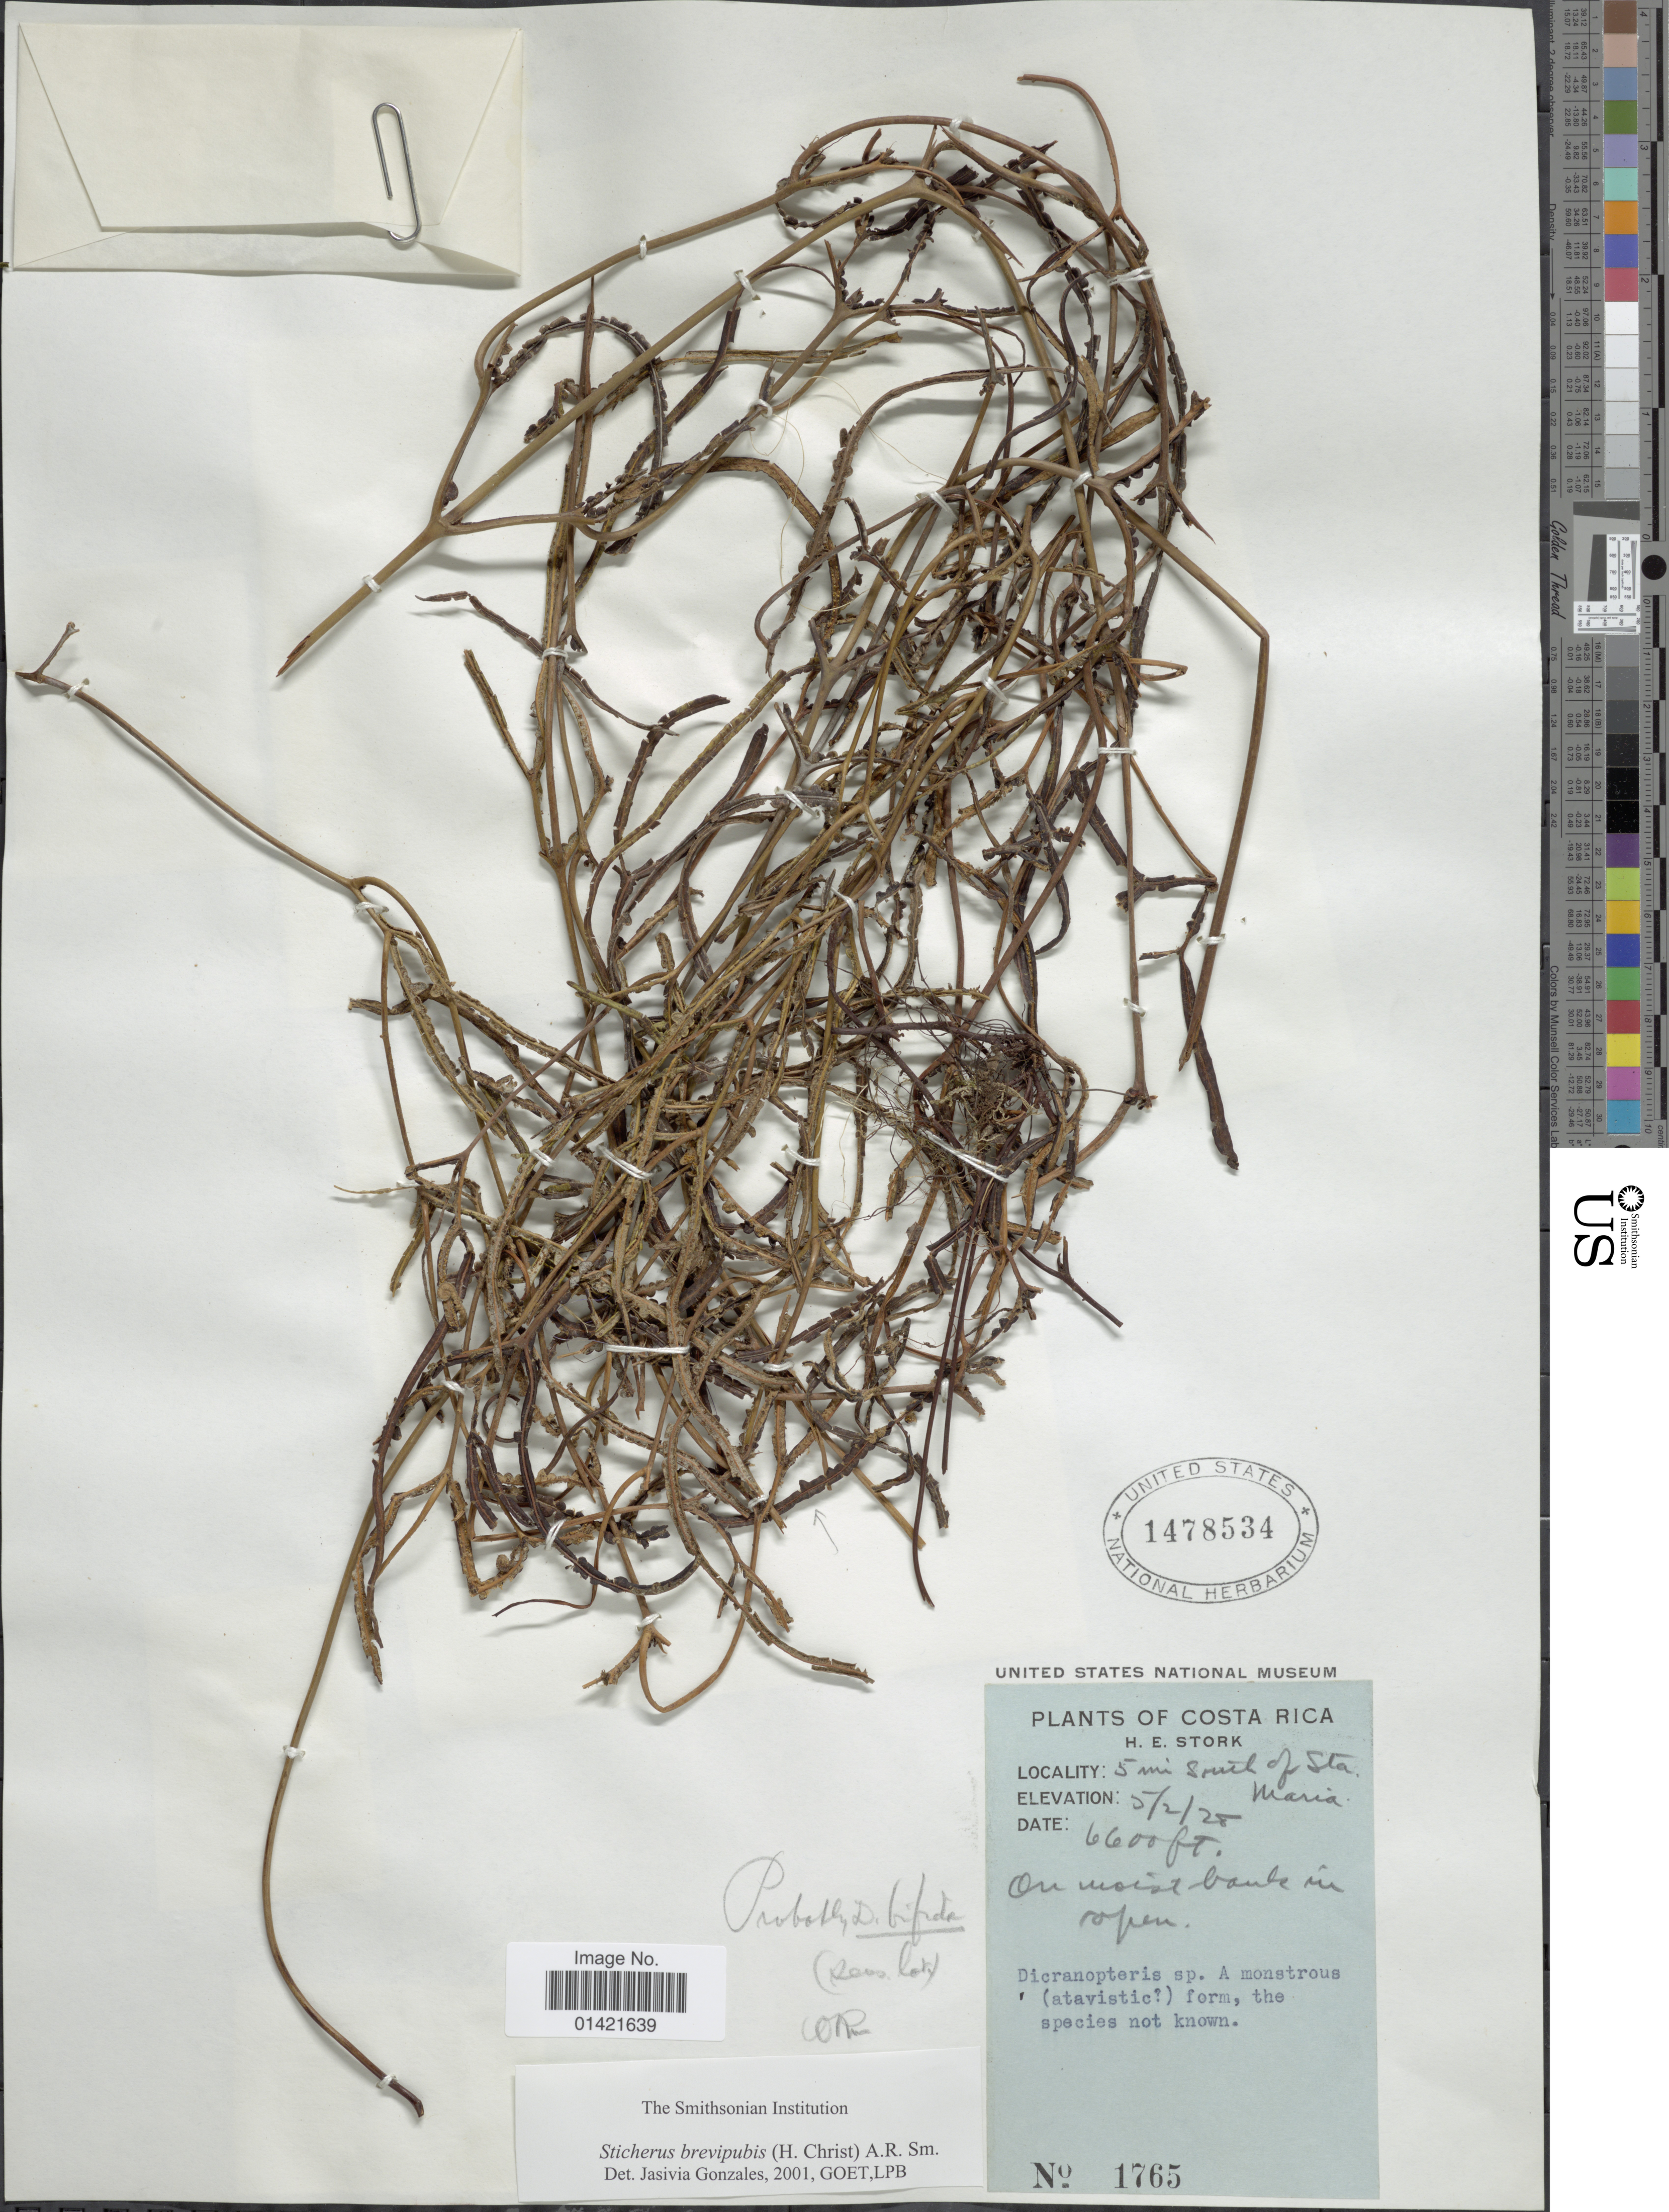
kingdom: Plantae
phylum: Tracheophyta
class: Polypodiopsida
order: Gleicheniales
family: Gleicheniaceae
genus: Sticherus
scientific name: Sticherus fulvus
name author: (Desv.) Ching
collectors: H. E. Stork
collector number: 1765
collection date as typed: Transcribed d/m/y: 5/2/28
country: Costa Rica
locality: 5 mi south of Sta. Maria.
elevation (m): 2012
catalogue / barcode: US 1478534